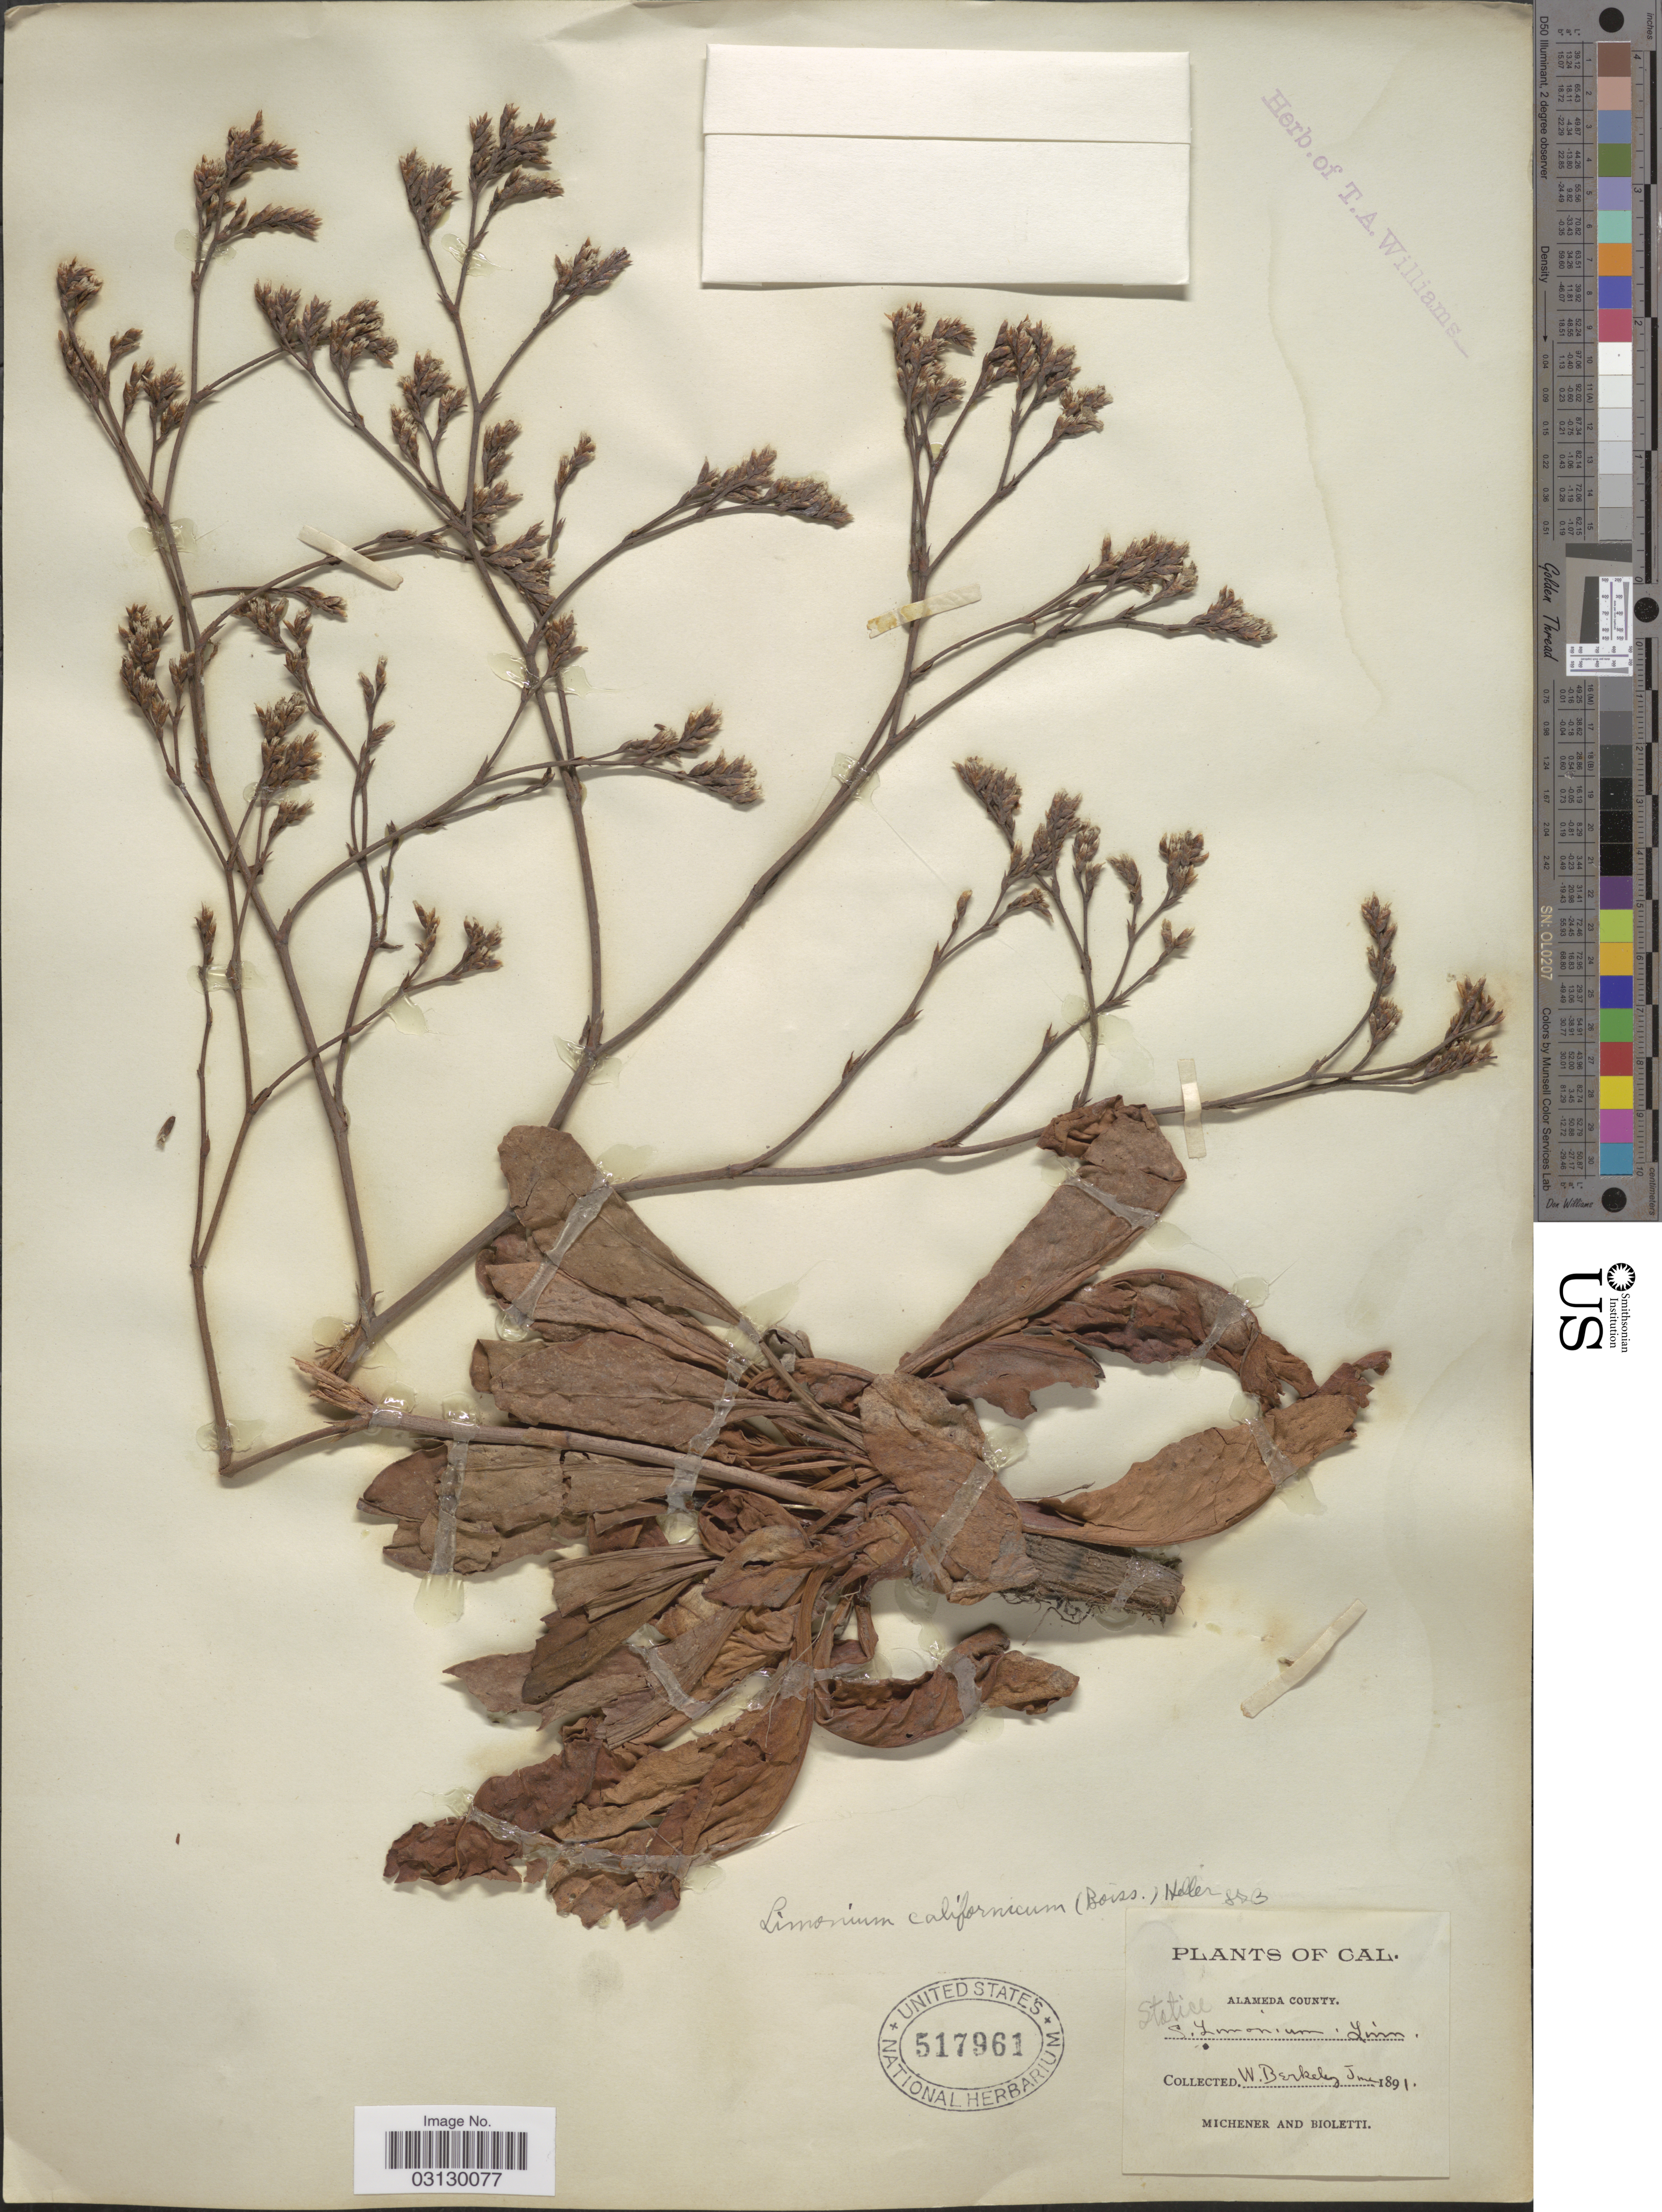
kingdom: Plantae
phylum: Tracheophyta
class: Magnoliopsida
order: Caryophyllales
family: Plumbaginaceae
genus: Limonium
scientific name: Limonium californicum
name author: (Boiss.) A. Heller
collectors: -. Michener & -- Bioletti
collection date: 1891-06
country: United States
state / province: California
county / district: Alameda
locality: Alameda County. W. Berkeley.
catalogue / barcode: US 517961